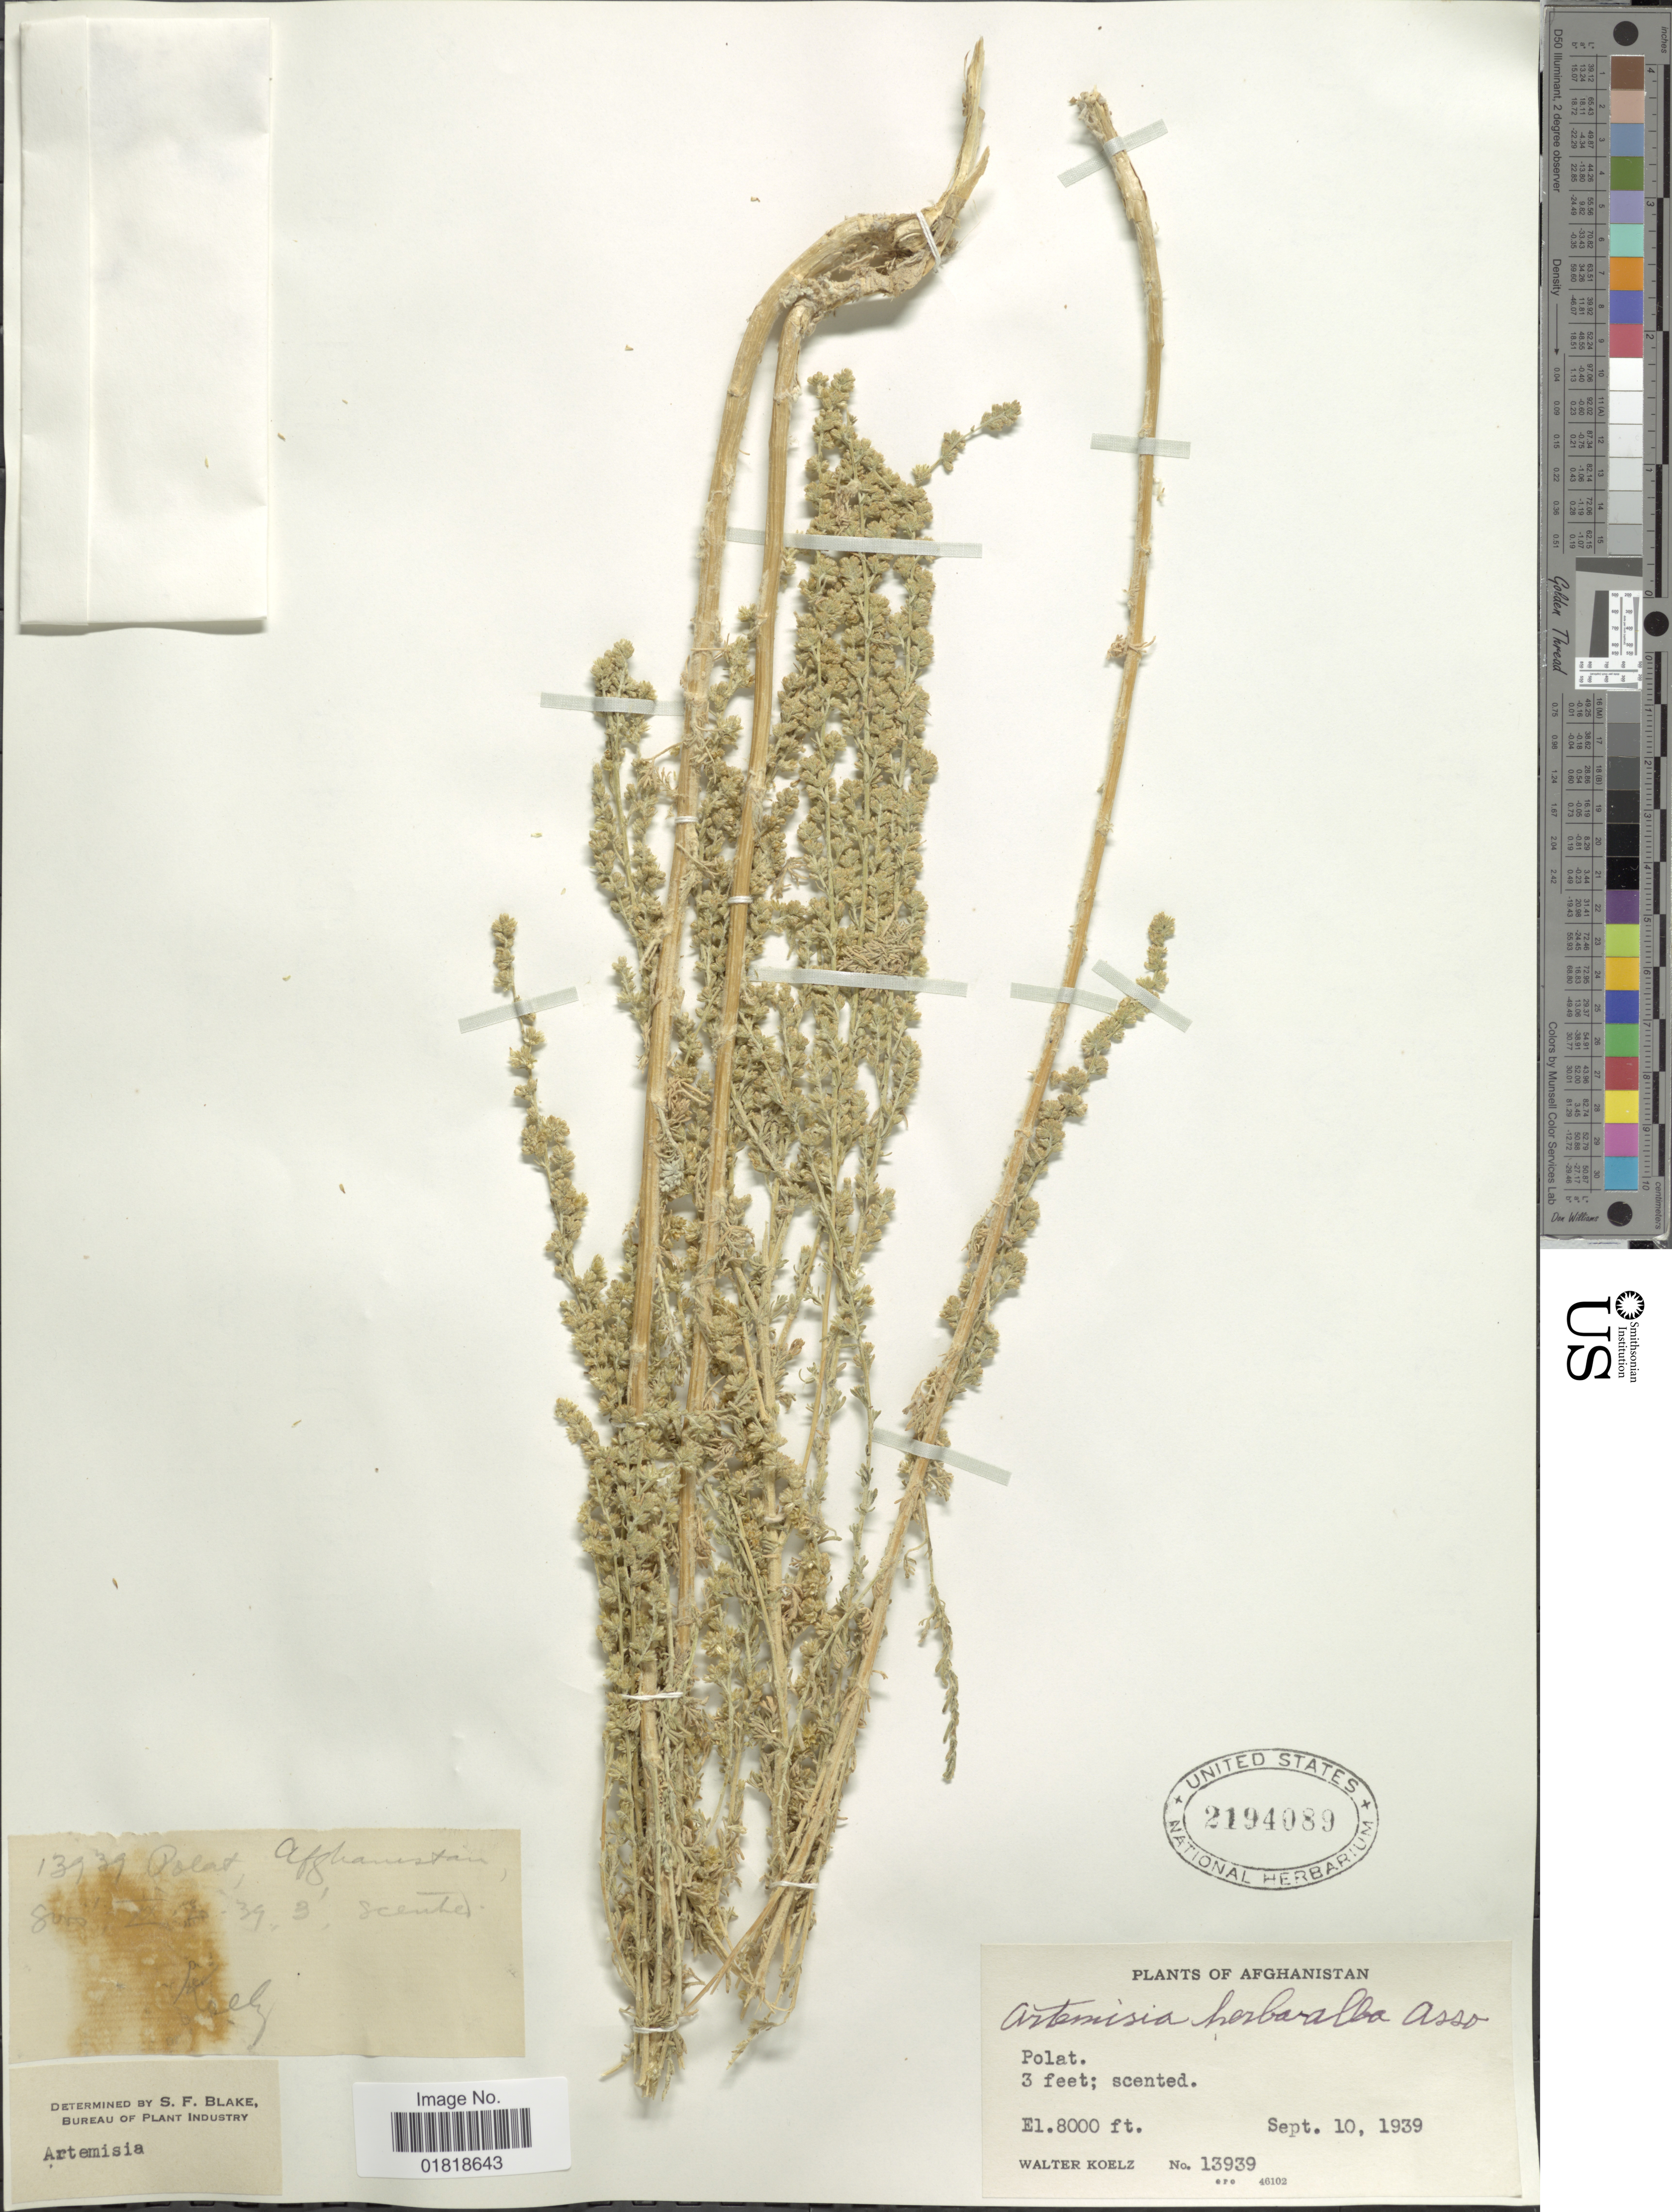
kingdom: Plantae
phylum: Tracheophyta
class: Magnoliopsida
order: Asterales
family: Asteraceae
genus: Artemisia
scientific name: Artemisia herba-alba asso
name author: Asso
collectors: W. N. Koelz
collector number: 13939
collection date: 1939-09-10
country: Afghanistan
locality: Polat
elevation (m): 2438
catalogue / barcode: US 2194089